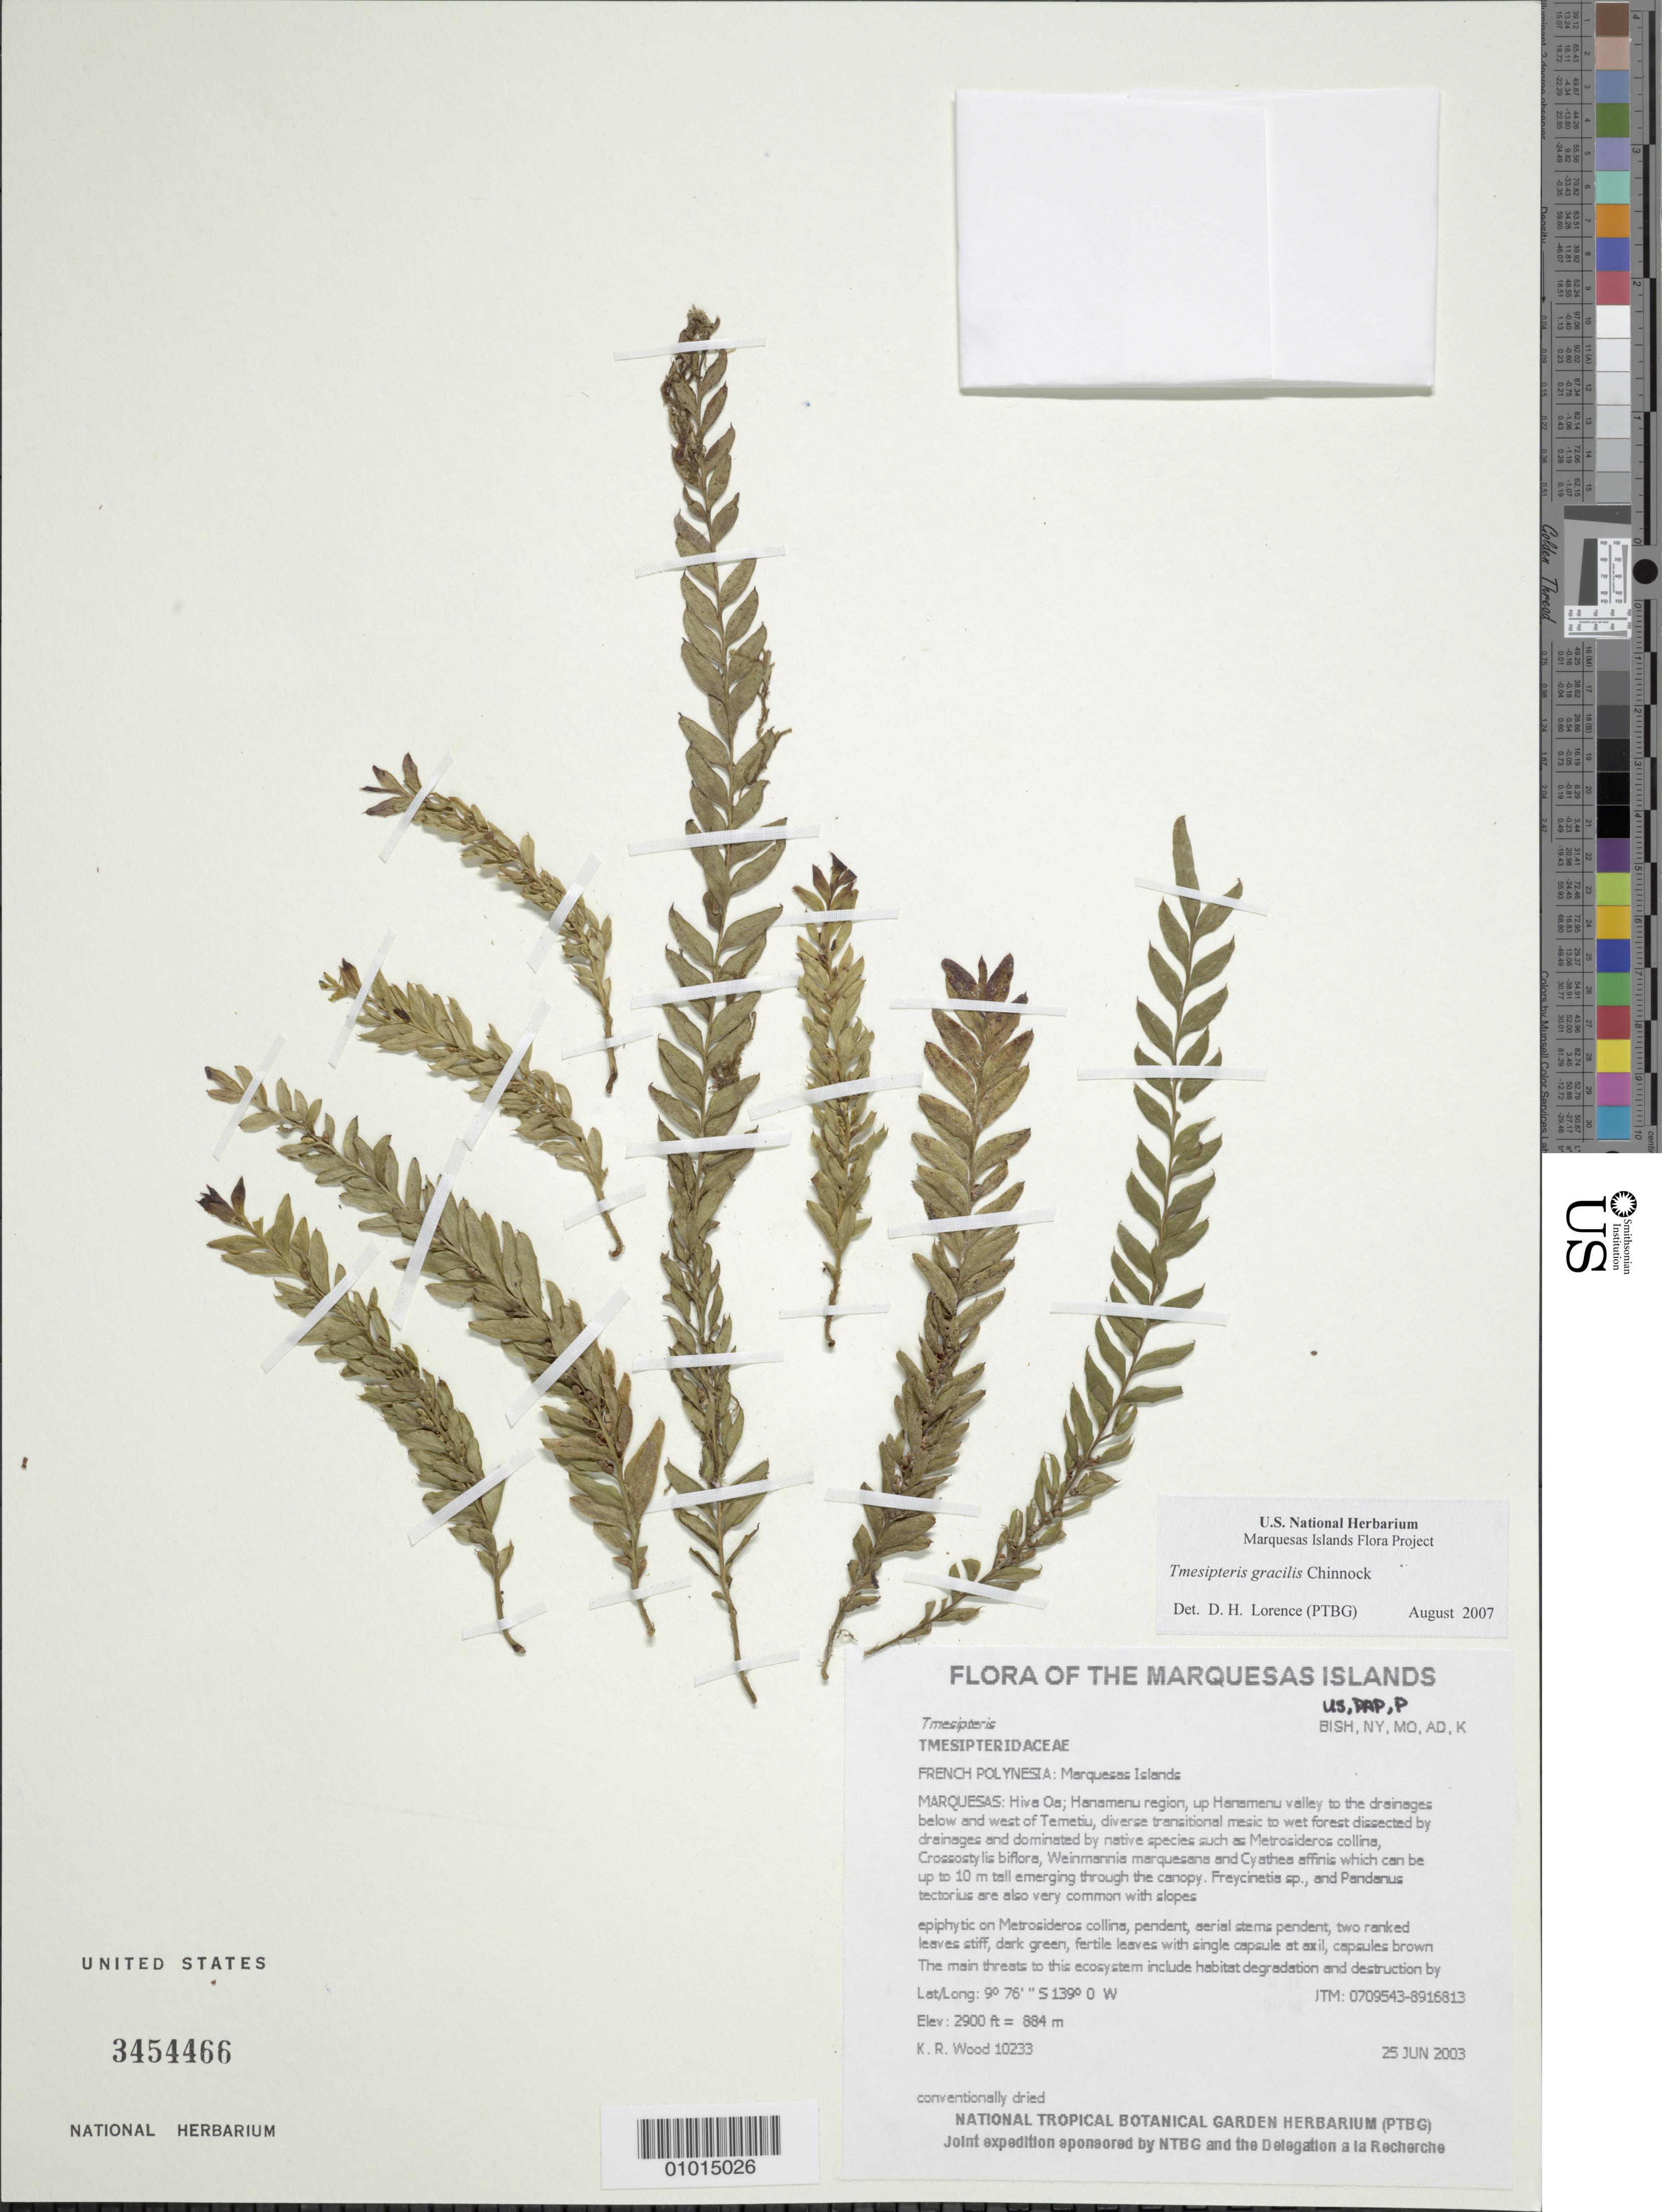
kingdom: Plantae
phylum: Tracheophyta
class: Polypodiopsida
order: Psilotales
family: Psilotaceae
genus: Tmesipteris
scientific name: Tmesipteris gracilis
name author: Chinnock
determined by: Lorence, David H., (PTBG), National Tropical Botanical Garden (UNITED STATES)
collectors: K. R. Wood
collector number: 10233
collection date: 2003-06-25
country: French Polynesia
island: Hiva Oa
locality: Hanamenu region, up Hanamenu valley to the drainages below and west of Temetiu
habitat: Diverse transitional mesic to wet forest dissected by drainages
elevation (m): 884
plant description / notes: Habitat degradation and destruction by feral pigs, catastrophic extinction through environmental events, predation by rats that eat seeds, competition with non-native plant taxa such as, Ageratum conyzoides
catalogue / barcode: US 3454466